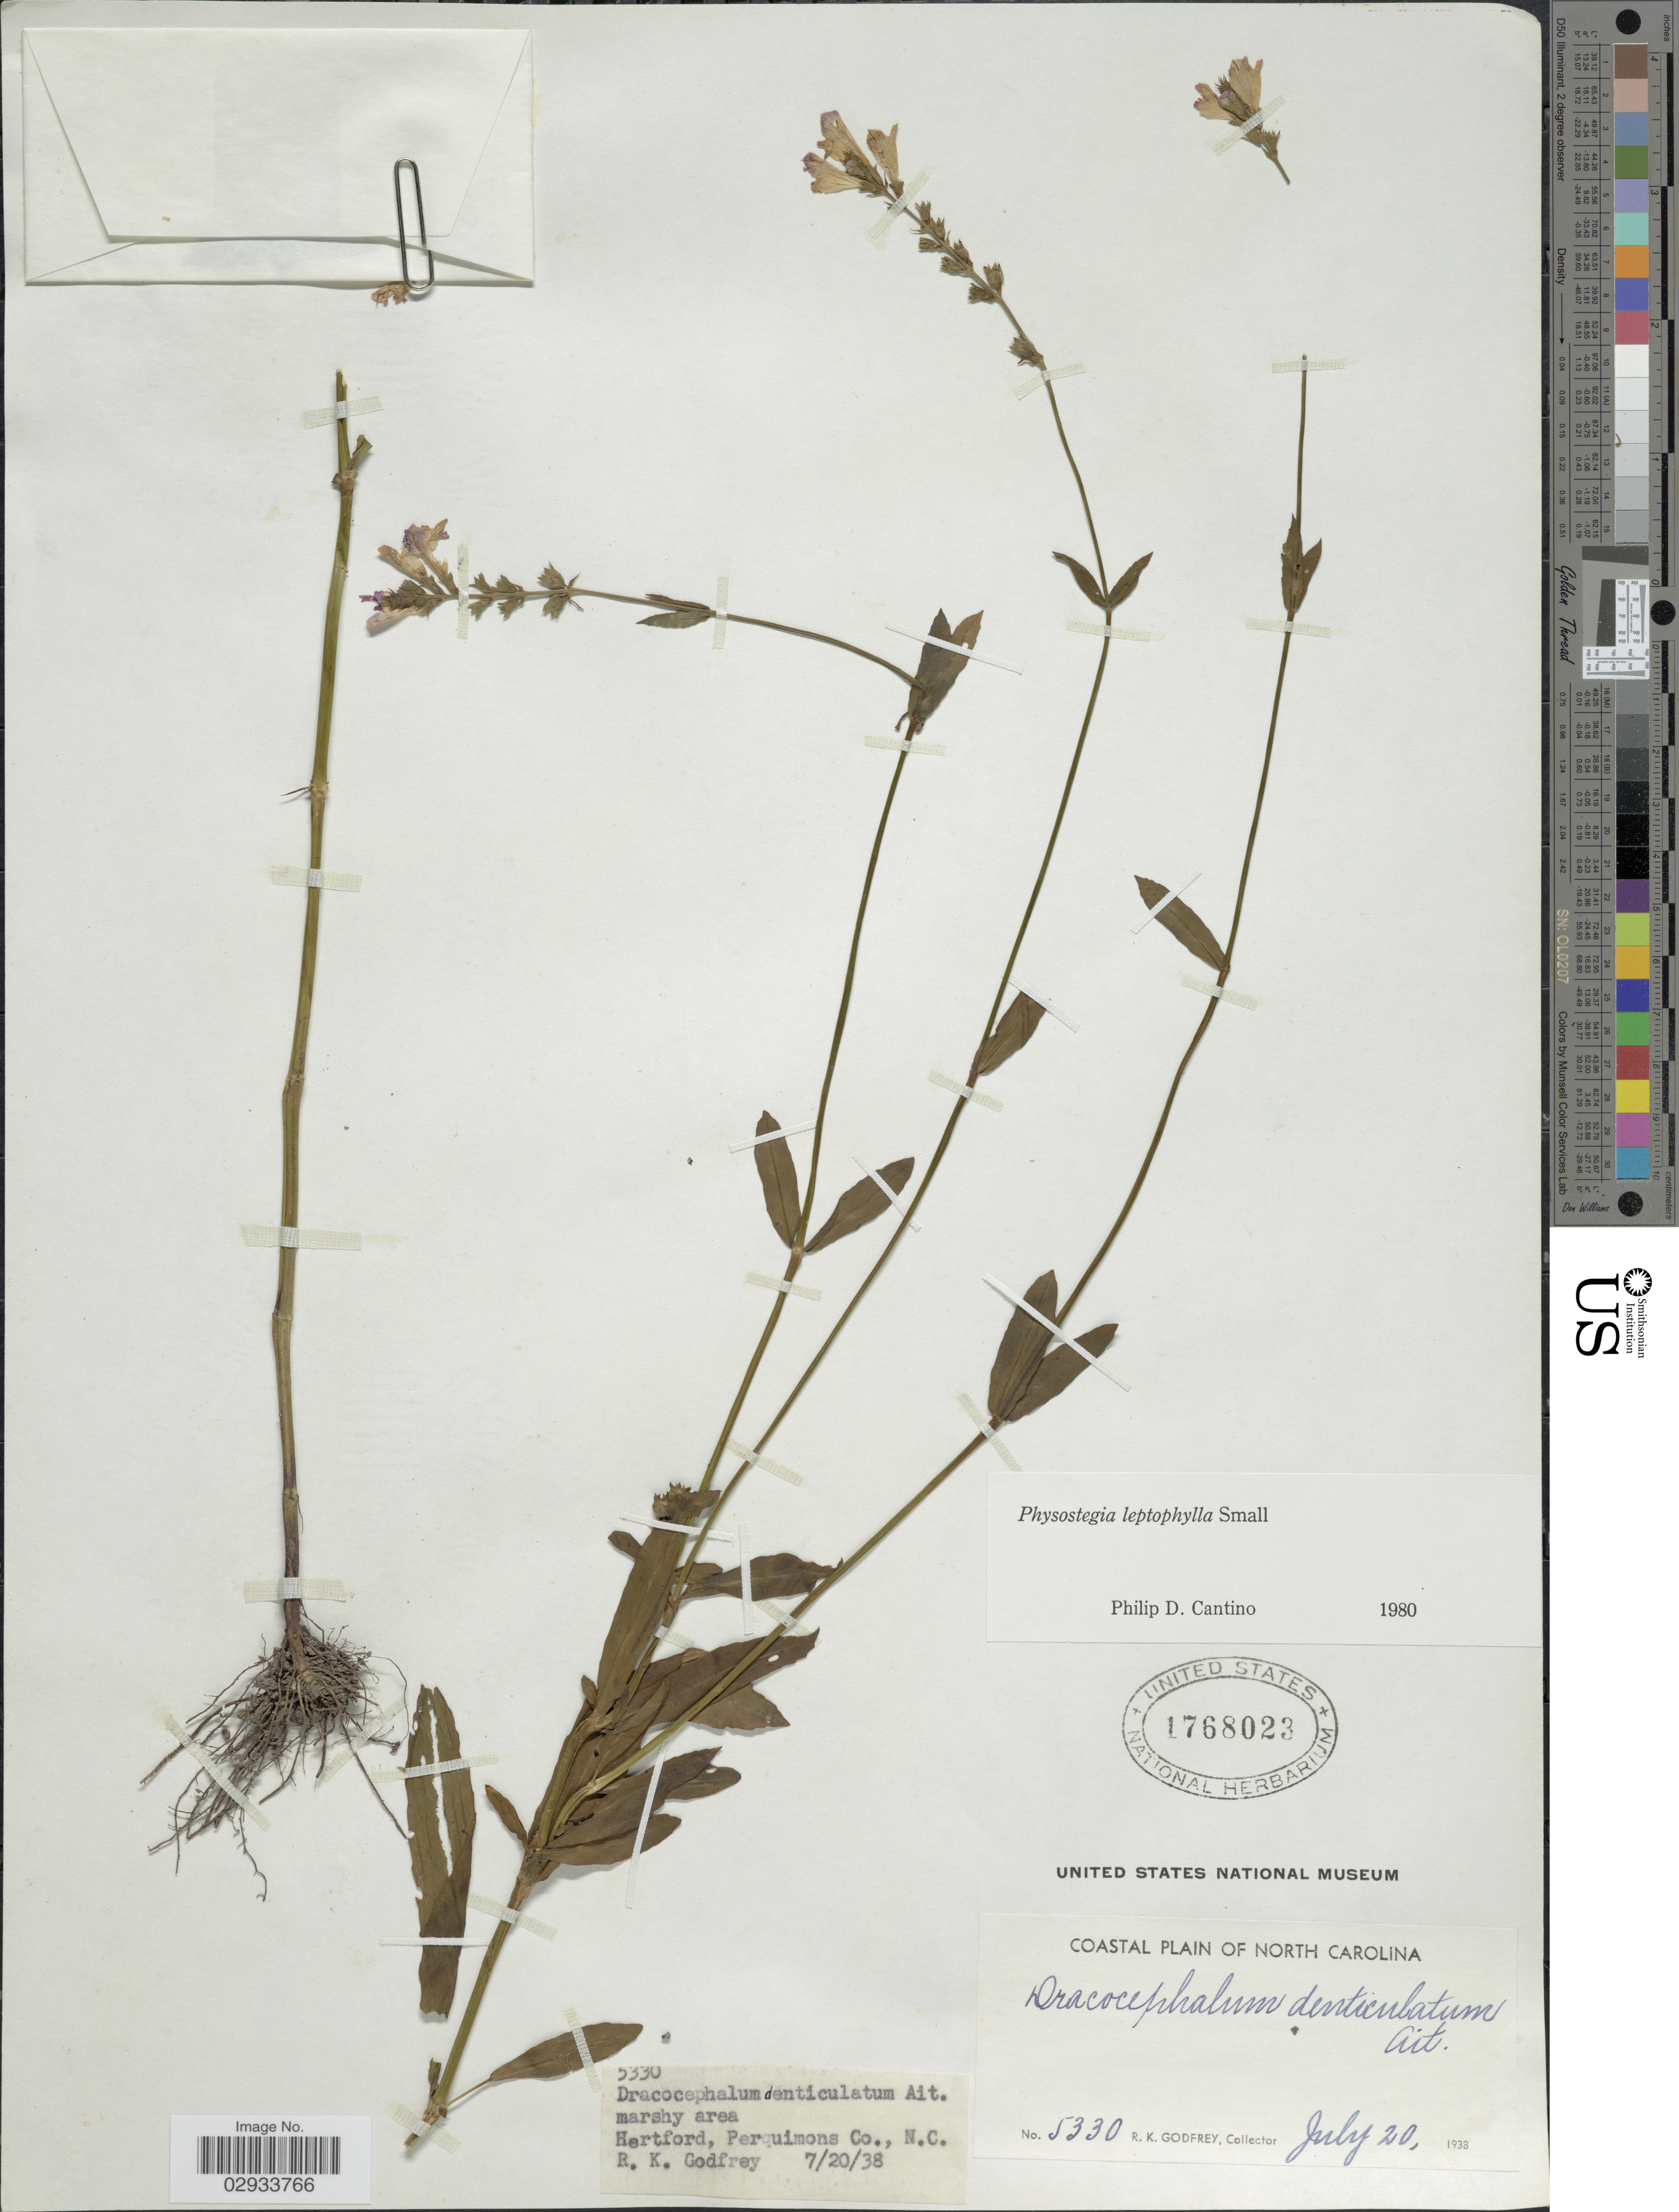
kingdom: Plantae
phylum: Tracheophyta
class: Magnoliopsida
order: Lamiales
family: Lamiaceae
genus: Physostegia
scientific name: Physostegia leptophylla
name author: Small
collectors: R. K. Godfrey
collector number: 5330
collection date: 1933-07-20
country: United States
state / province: North Carolina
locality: Coastal Plaine of North Carolina, Hertford, Perquimons Co., N.C.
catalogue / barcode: US 1768023